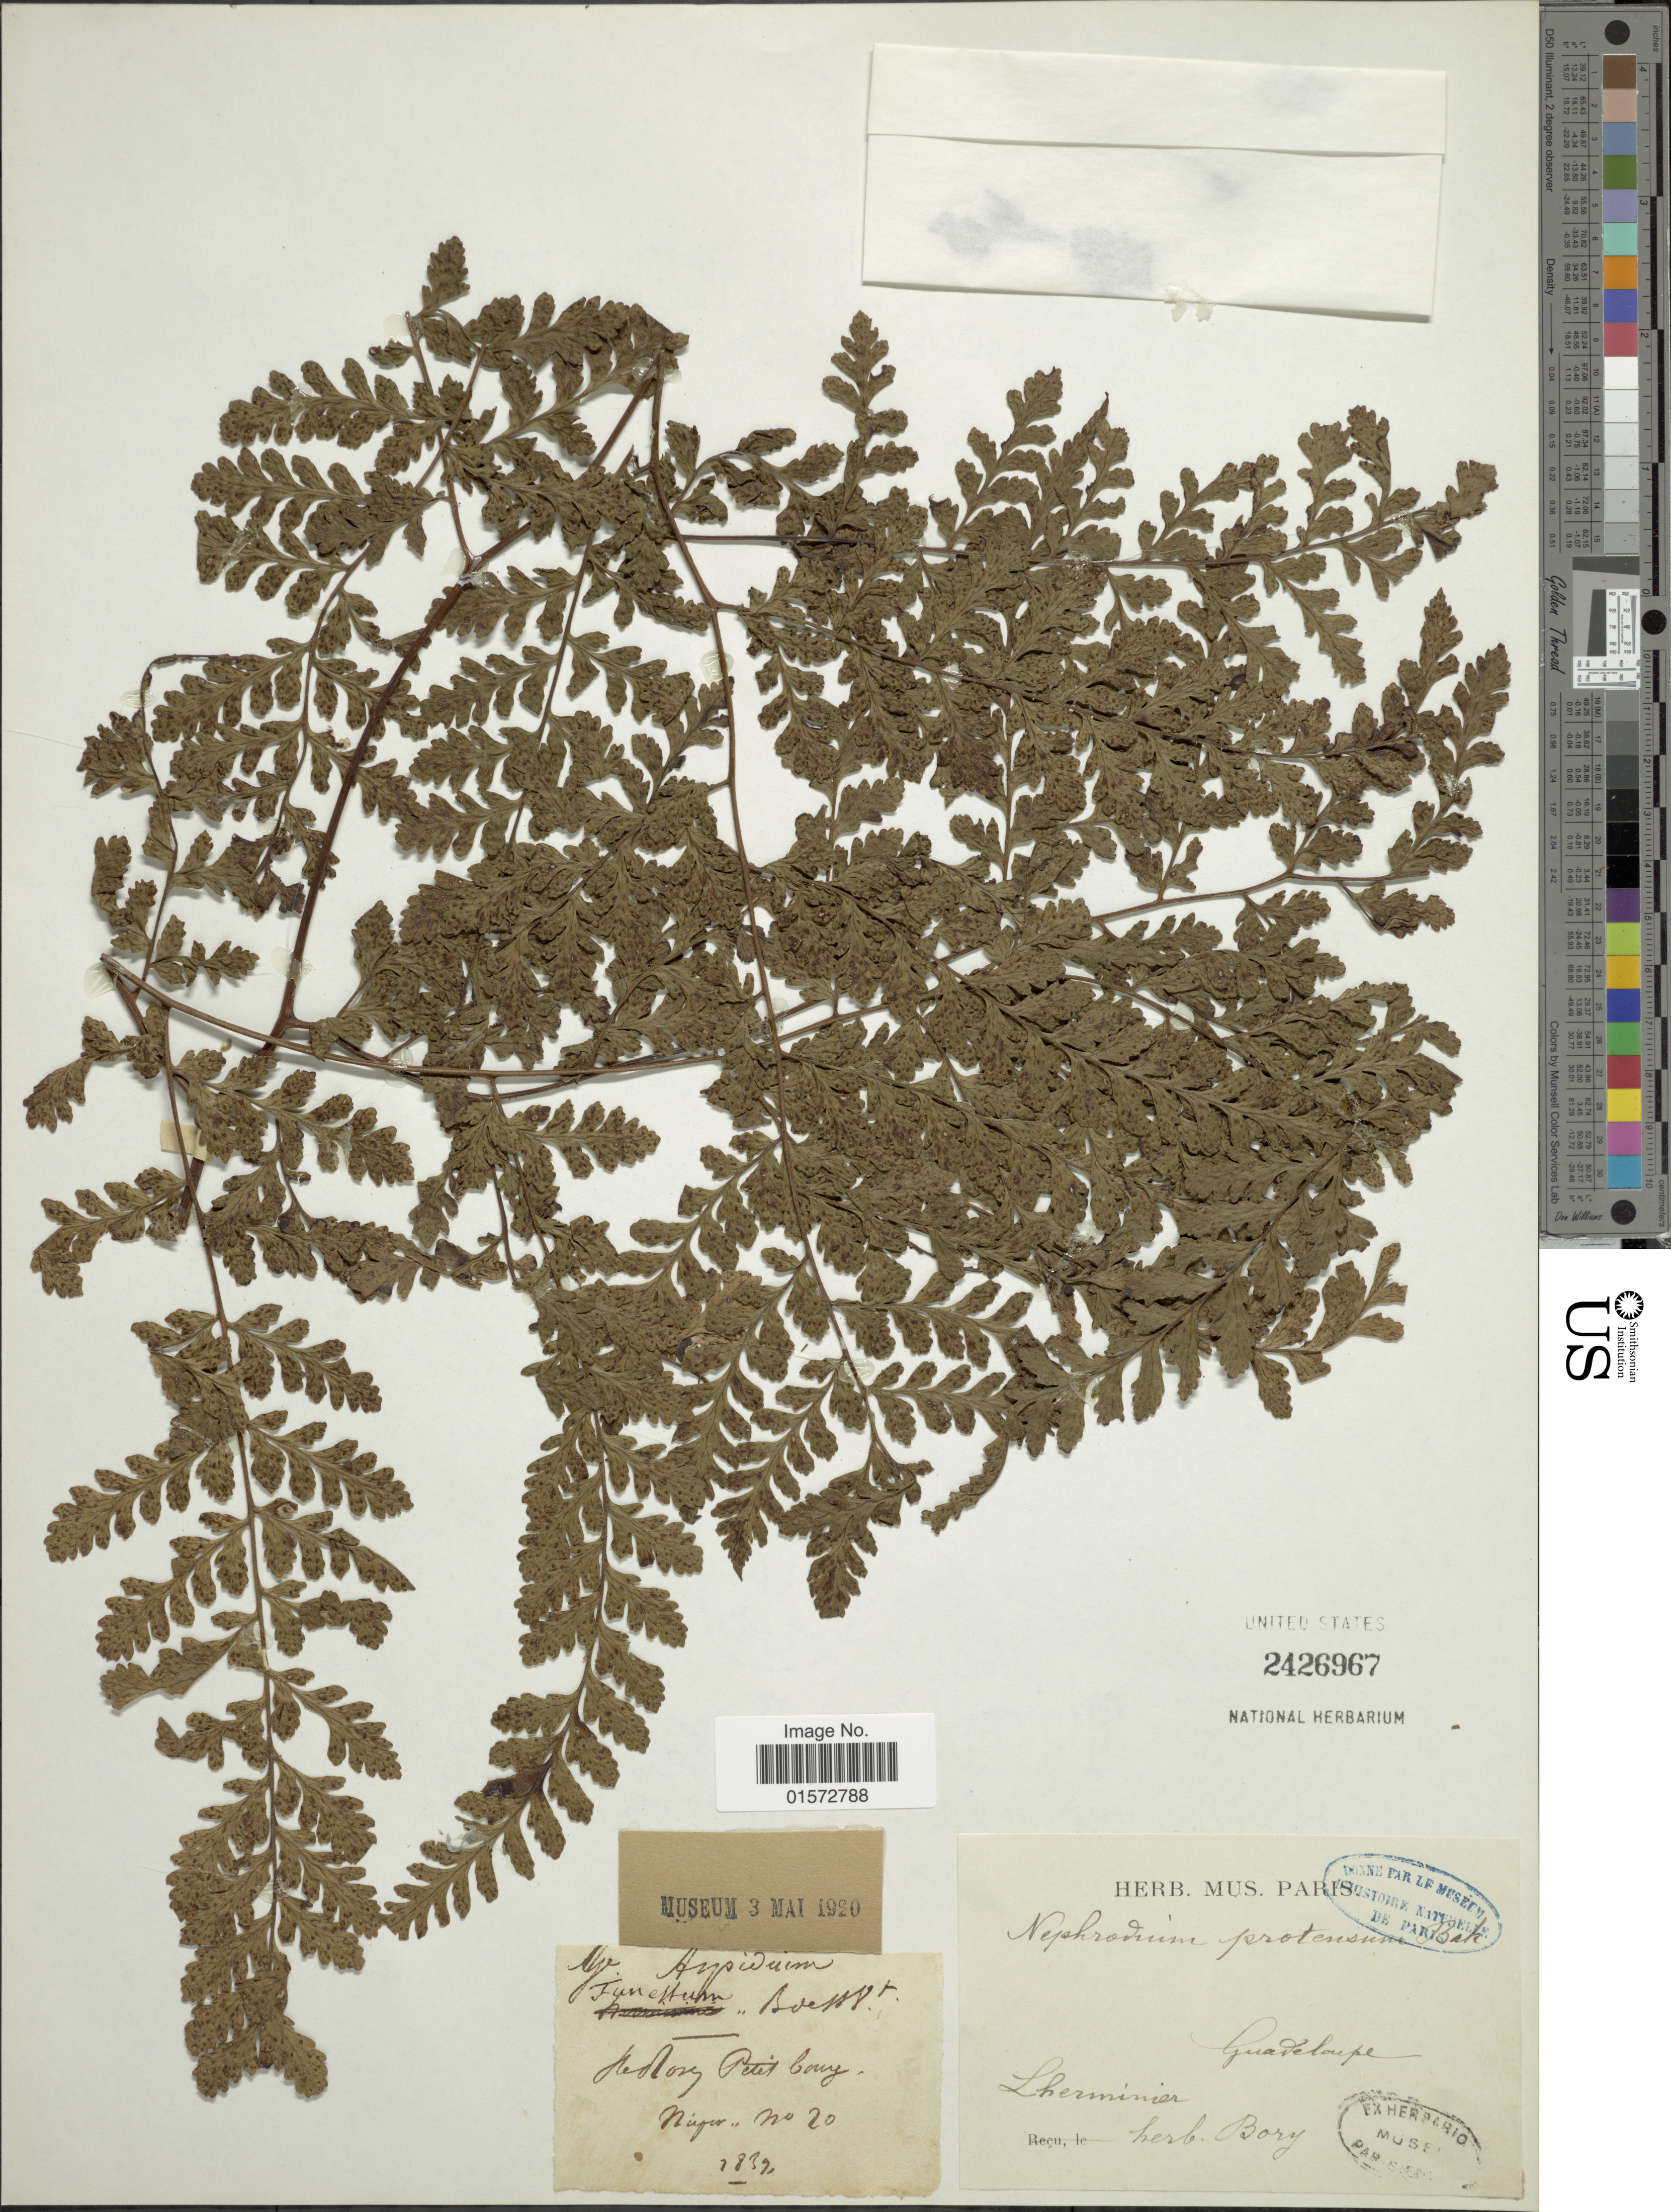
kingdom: Plantae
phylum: Tracheophyta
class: Polypodiopsida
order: Polypodiales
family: Tectariaceae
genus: Triplophyllum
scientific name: Triplophyllum funestum var. funestum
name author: (Kunze) Holttum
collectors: -. L'Herminier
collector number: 20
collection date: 1839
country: Guadeloupe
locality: [illegible text] Petit bourg.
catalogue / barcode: US 2426967